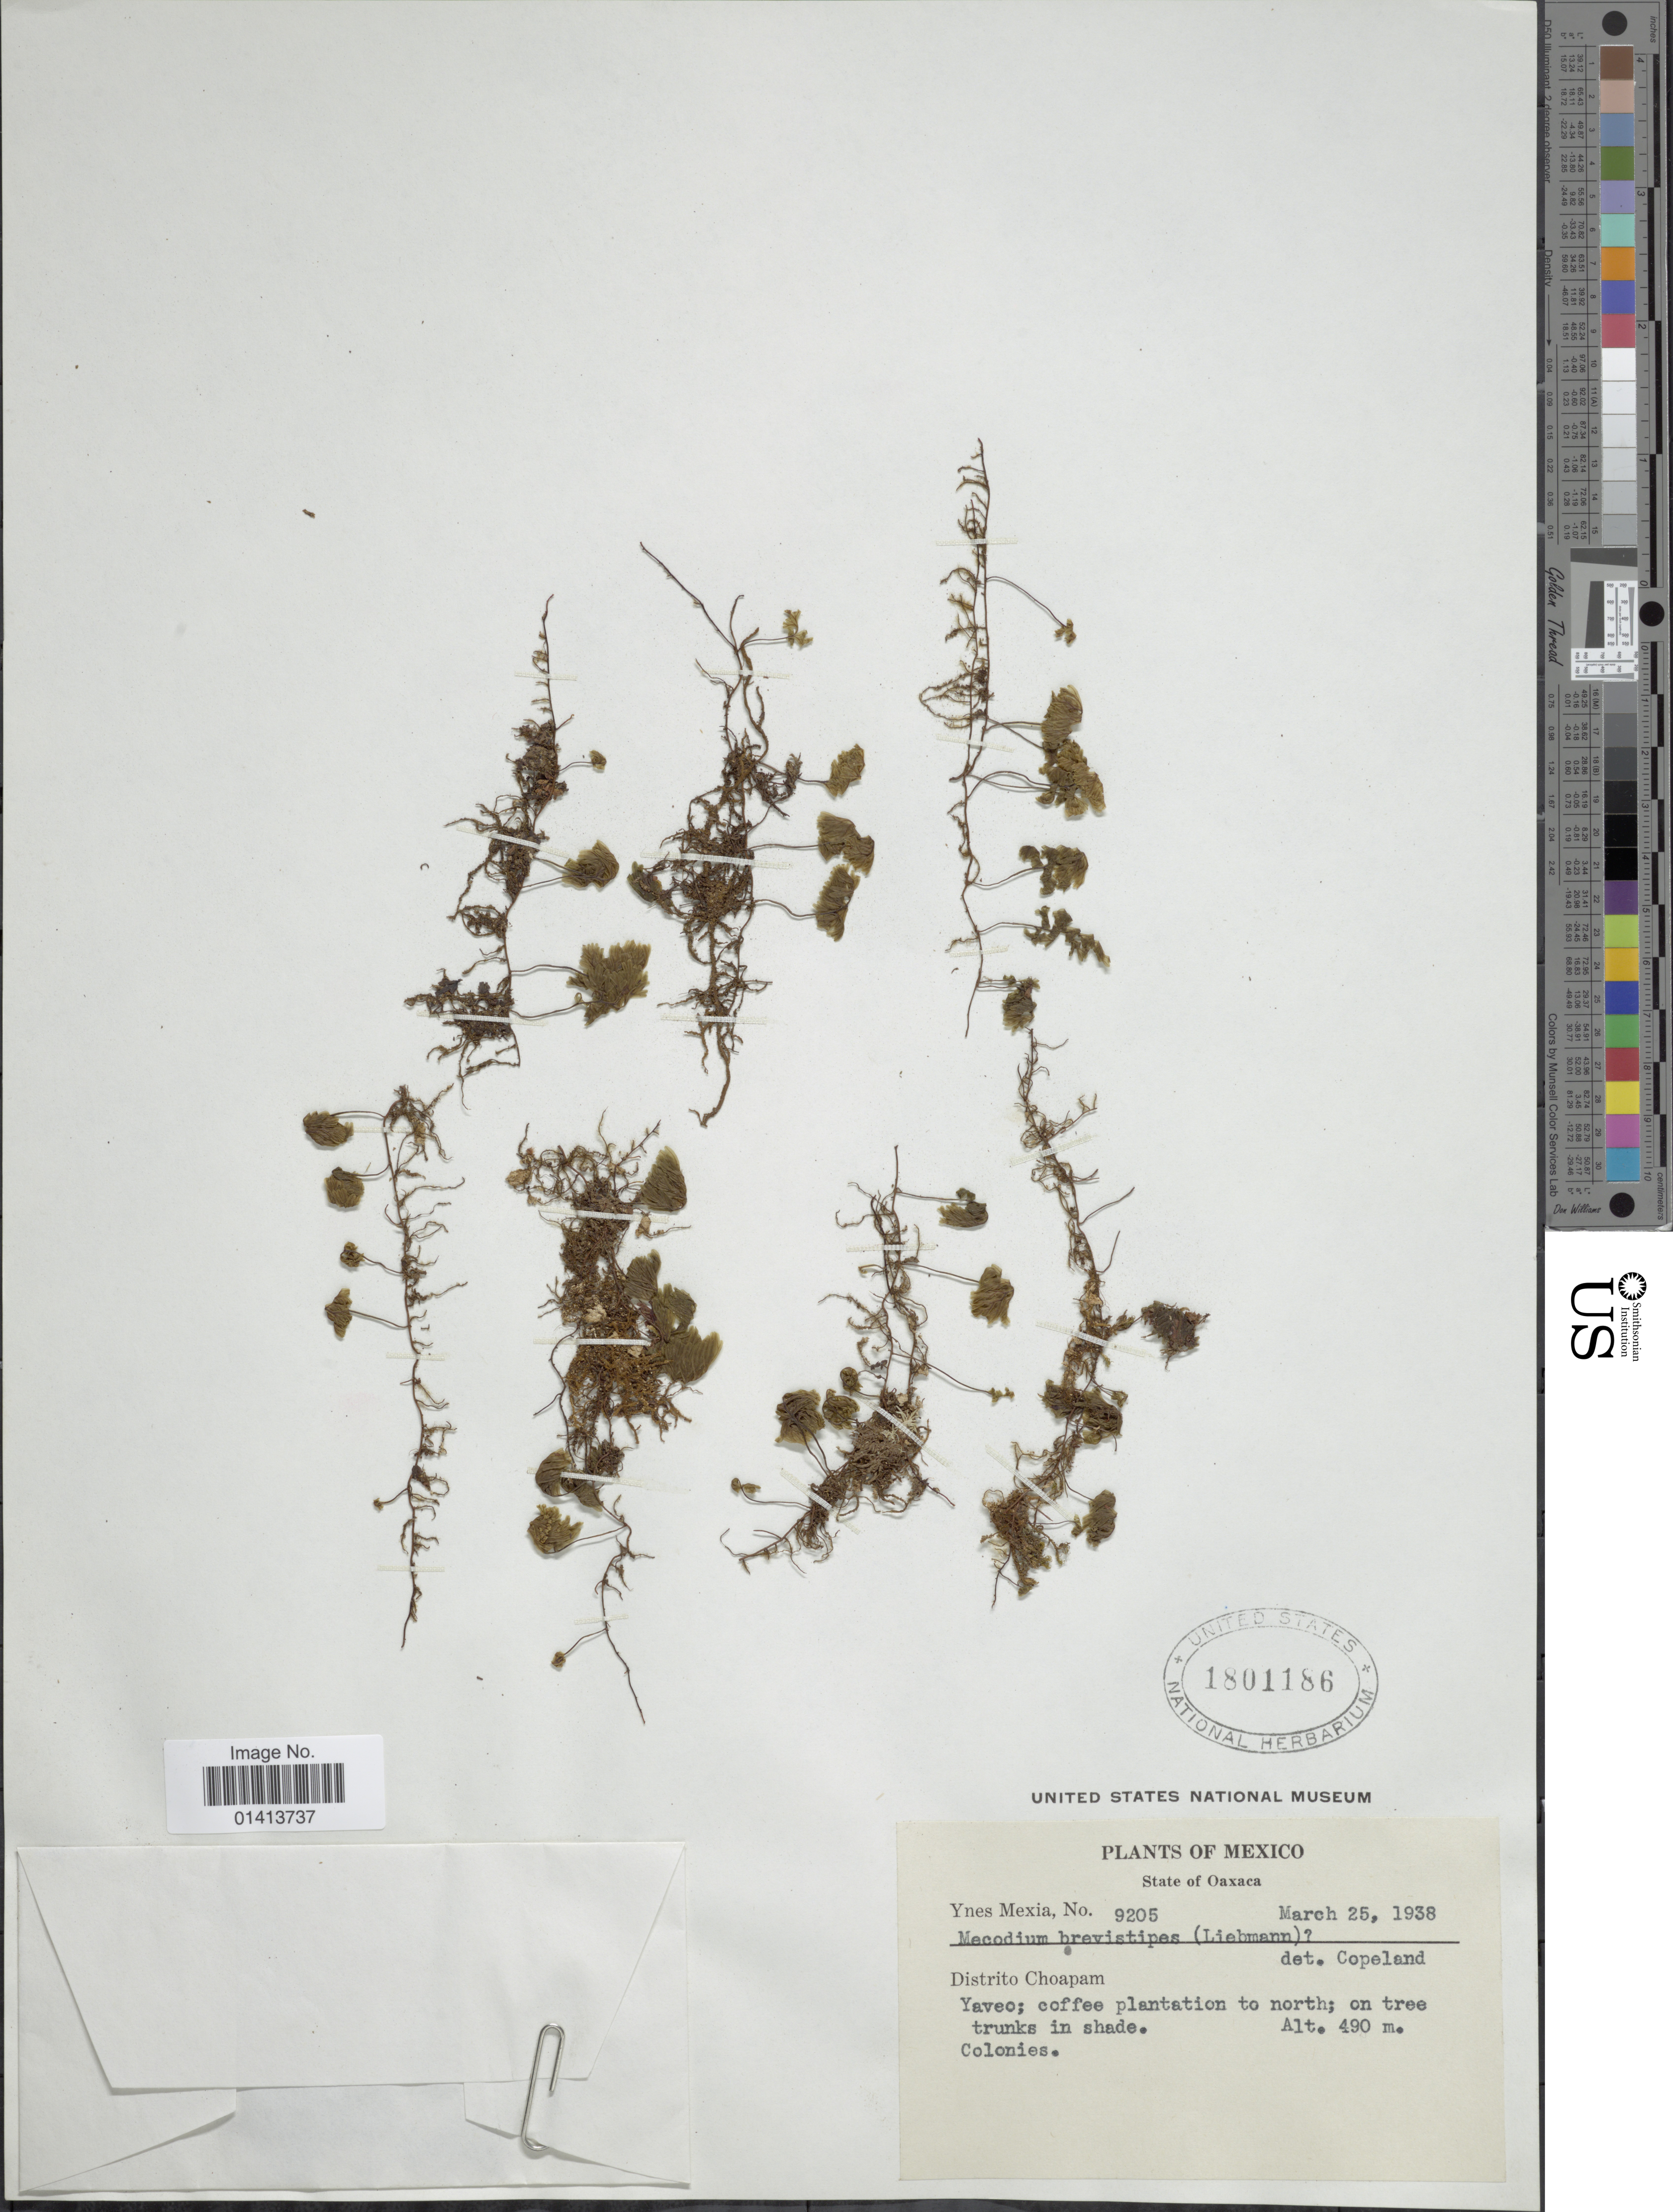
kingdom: Plantae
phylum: Tracheophyta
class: Polypodiopsida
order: Hymenophyllales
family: Hymenophyllaceae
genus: Hymenophyllum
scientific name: Hymenophyllum brevistipes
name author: Liebm.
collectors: Y. Mexia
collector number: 9205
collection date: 1938-03-25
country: Mexico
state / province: Oaxaca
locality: Distrito Choapam, Yaveo; coffe plantation to north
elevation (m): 490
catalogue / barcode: US 1801186